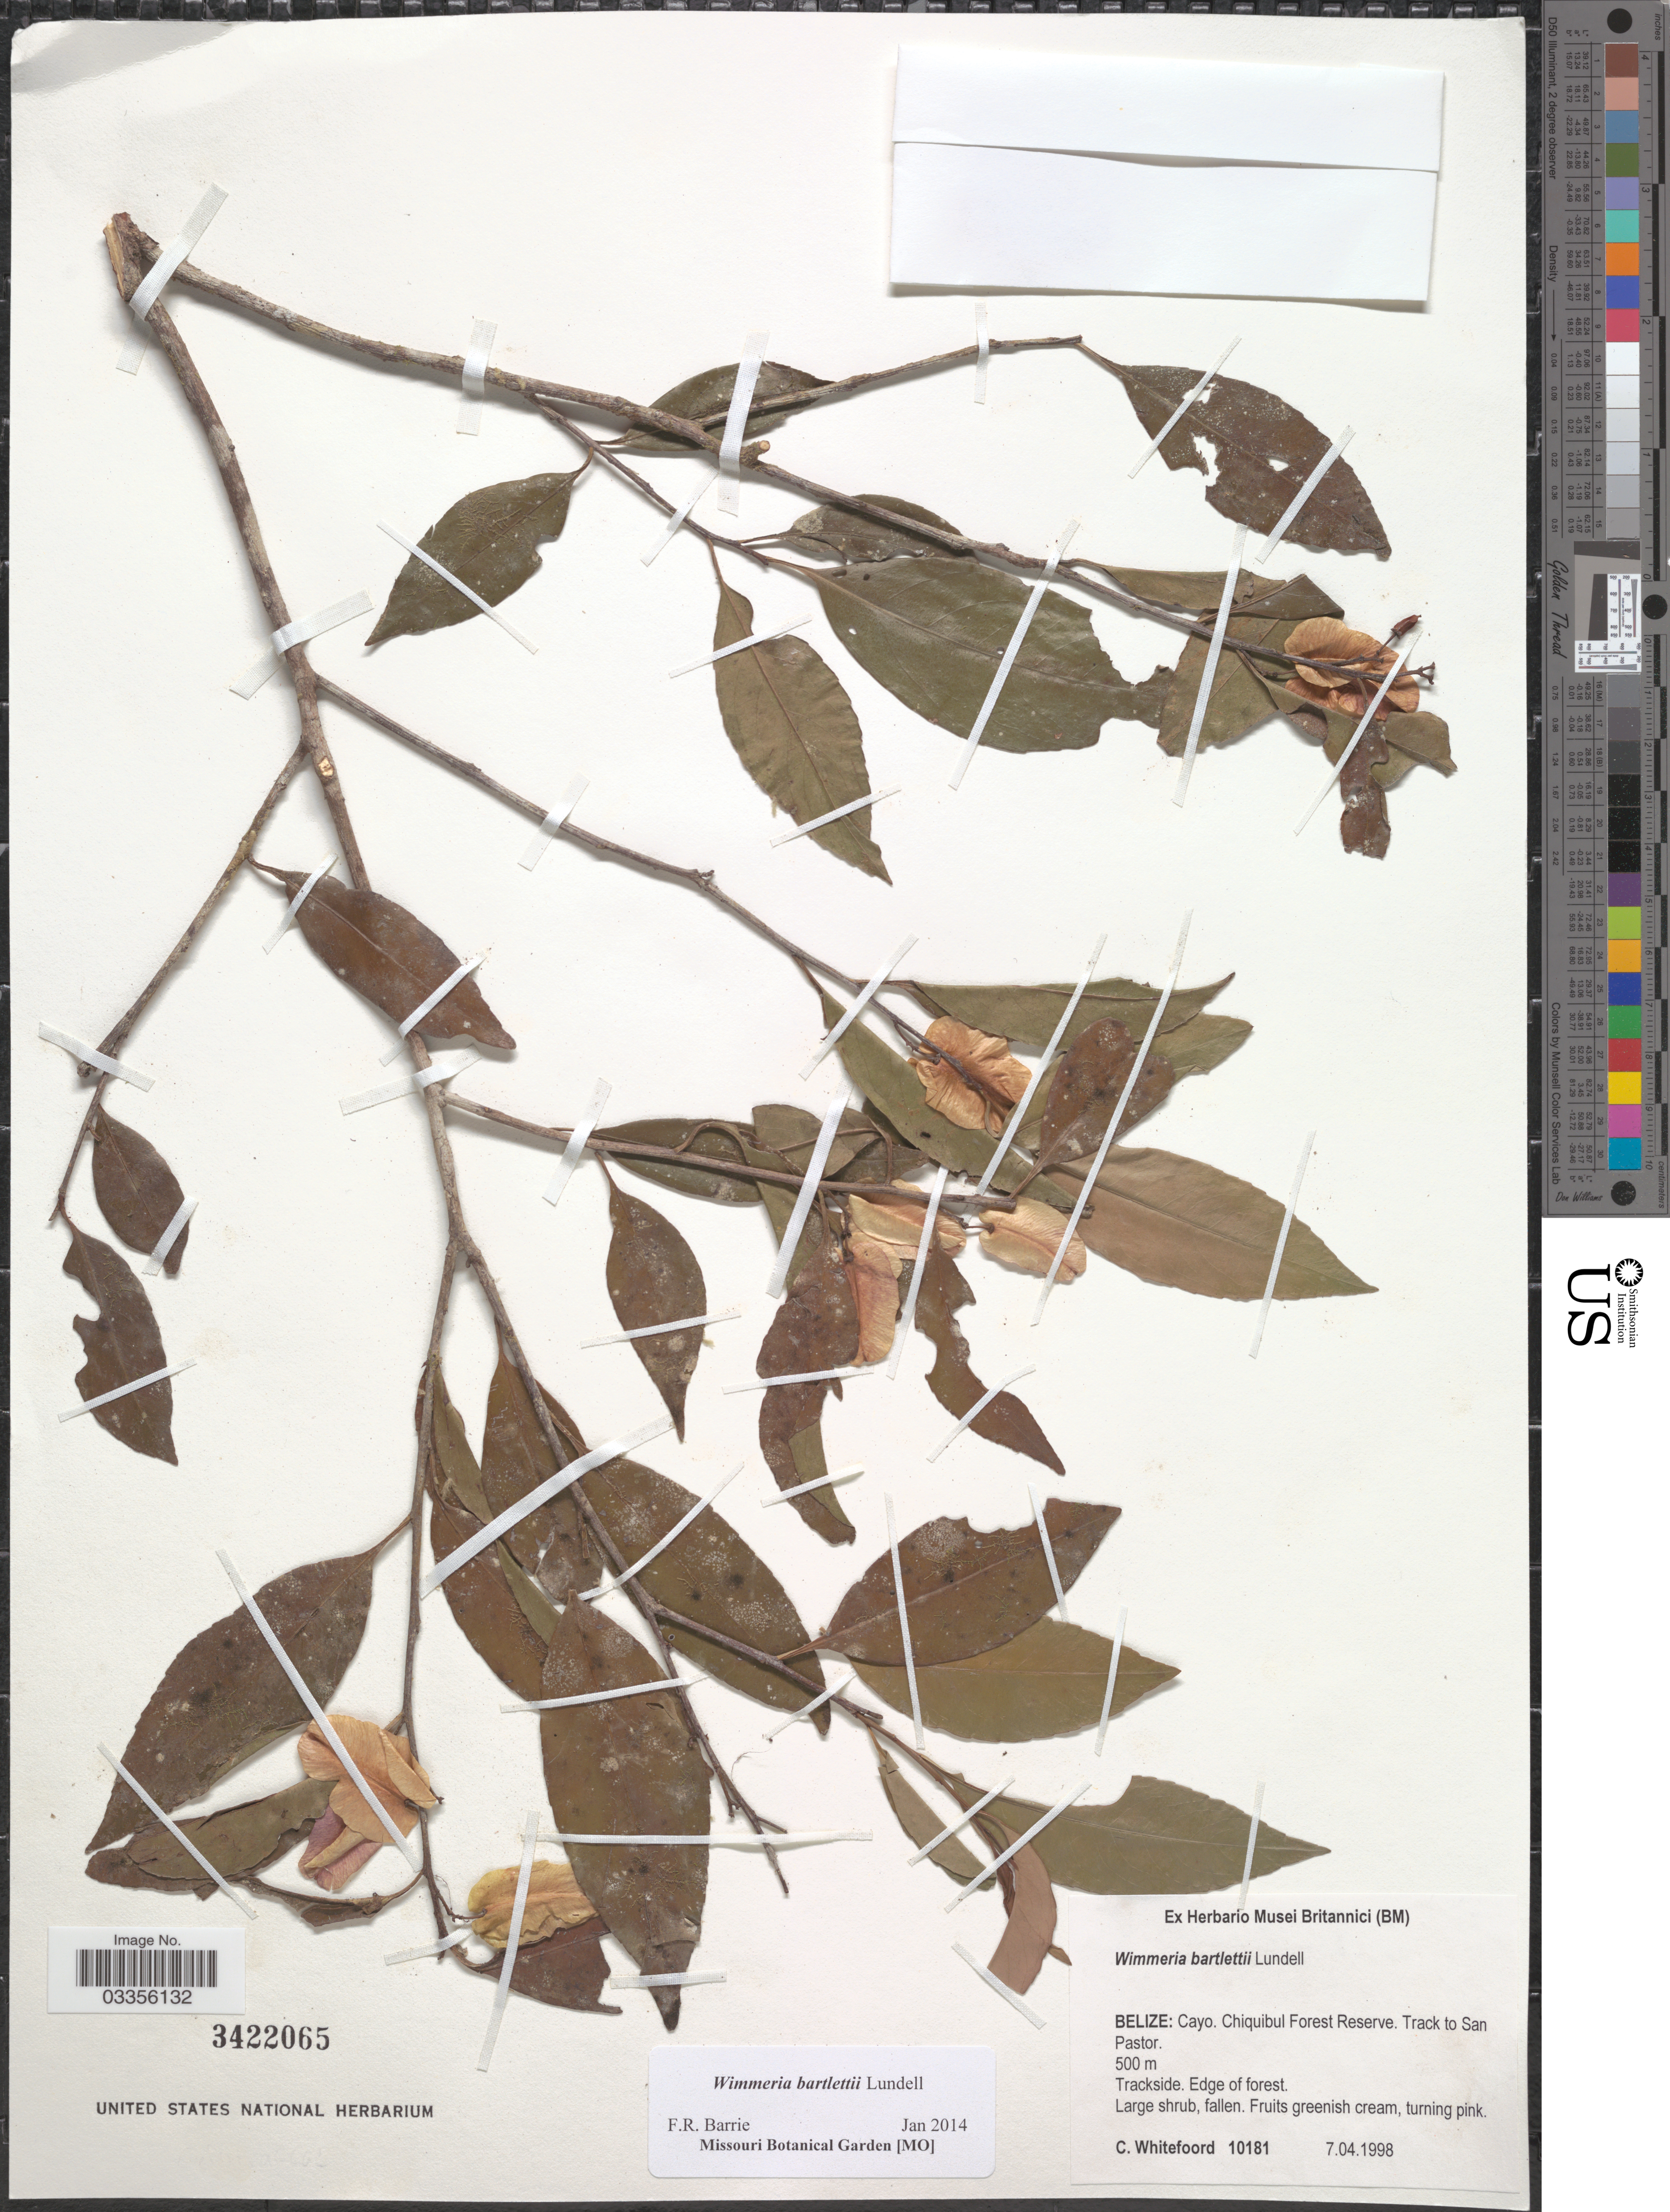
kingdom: Plantae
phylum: Tracheophyta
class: Magnoliopsida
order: Celastrales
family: Celastraceae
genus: Wimmeria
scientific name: Wimmeria bartlettii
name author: Lundell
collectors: C. Whitefoord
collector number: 10181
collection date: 1998-04-07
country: Belize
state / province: Cayo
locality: Chiquibul Forest Reserve. Track to San Pastor.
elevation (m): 500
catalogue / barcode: US 3422065